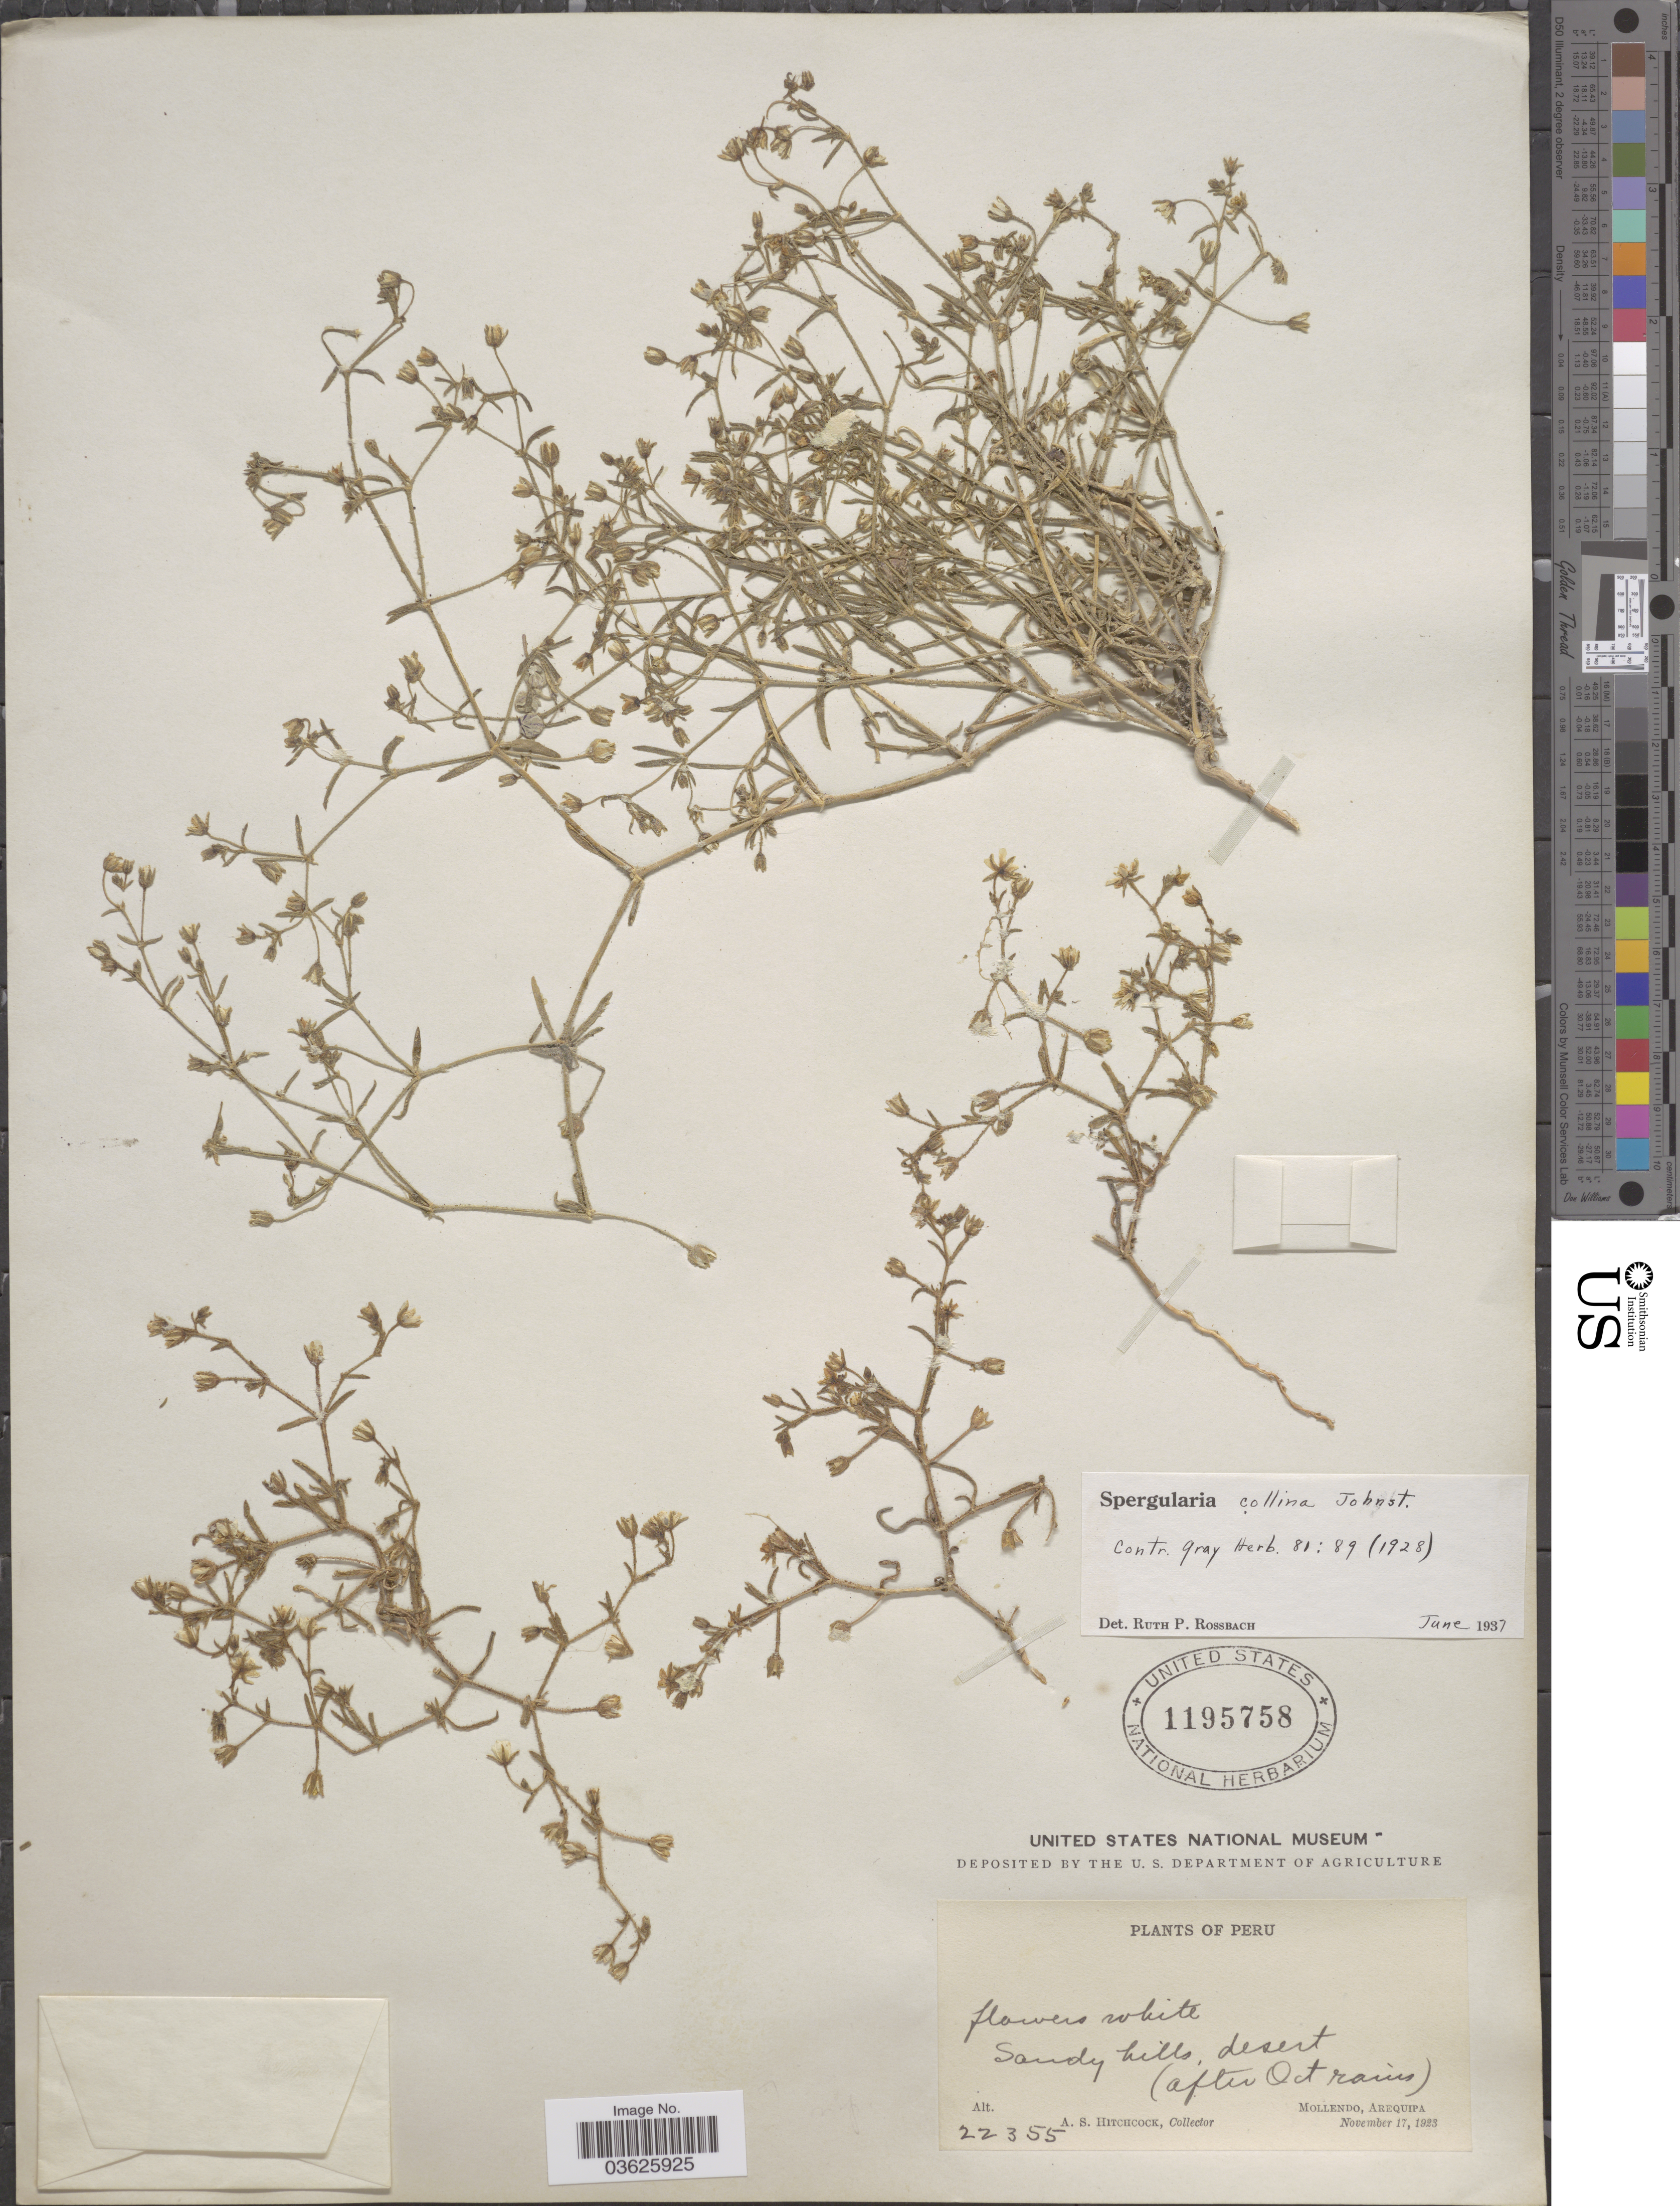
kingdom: Plantae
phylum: Tracheophyta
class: Magnoliopsida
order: Caryophyllales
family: Caryophyllaceae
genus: Spergularia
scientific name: Spergularia collina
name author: I.M. Johnst.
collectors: A. S. Hitchcock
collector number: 22355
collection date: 1923-11-17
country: Peru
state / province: Arequipa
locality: Sandy hills, desert. Mollendo.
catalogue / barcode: US 1195758